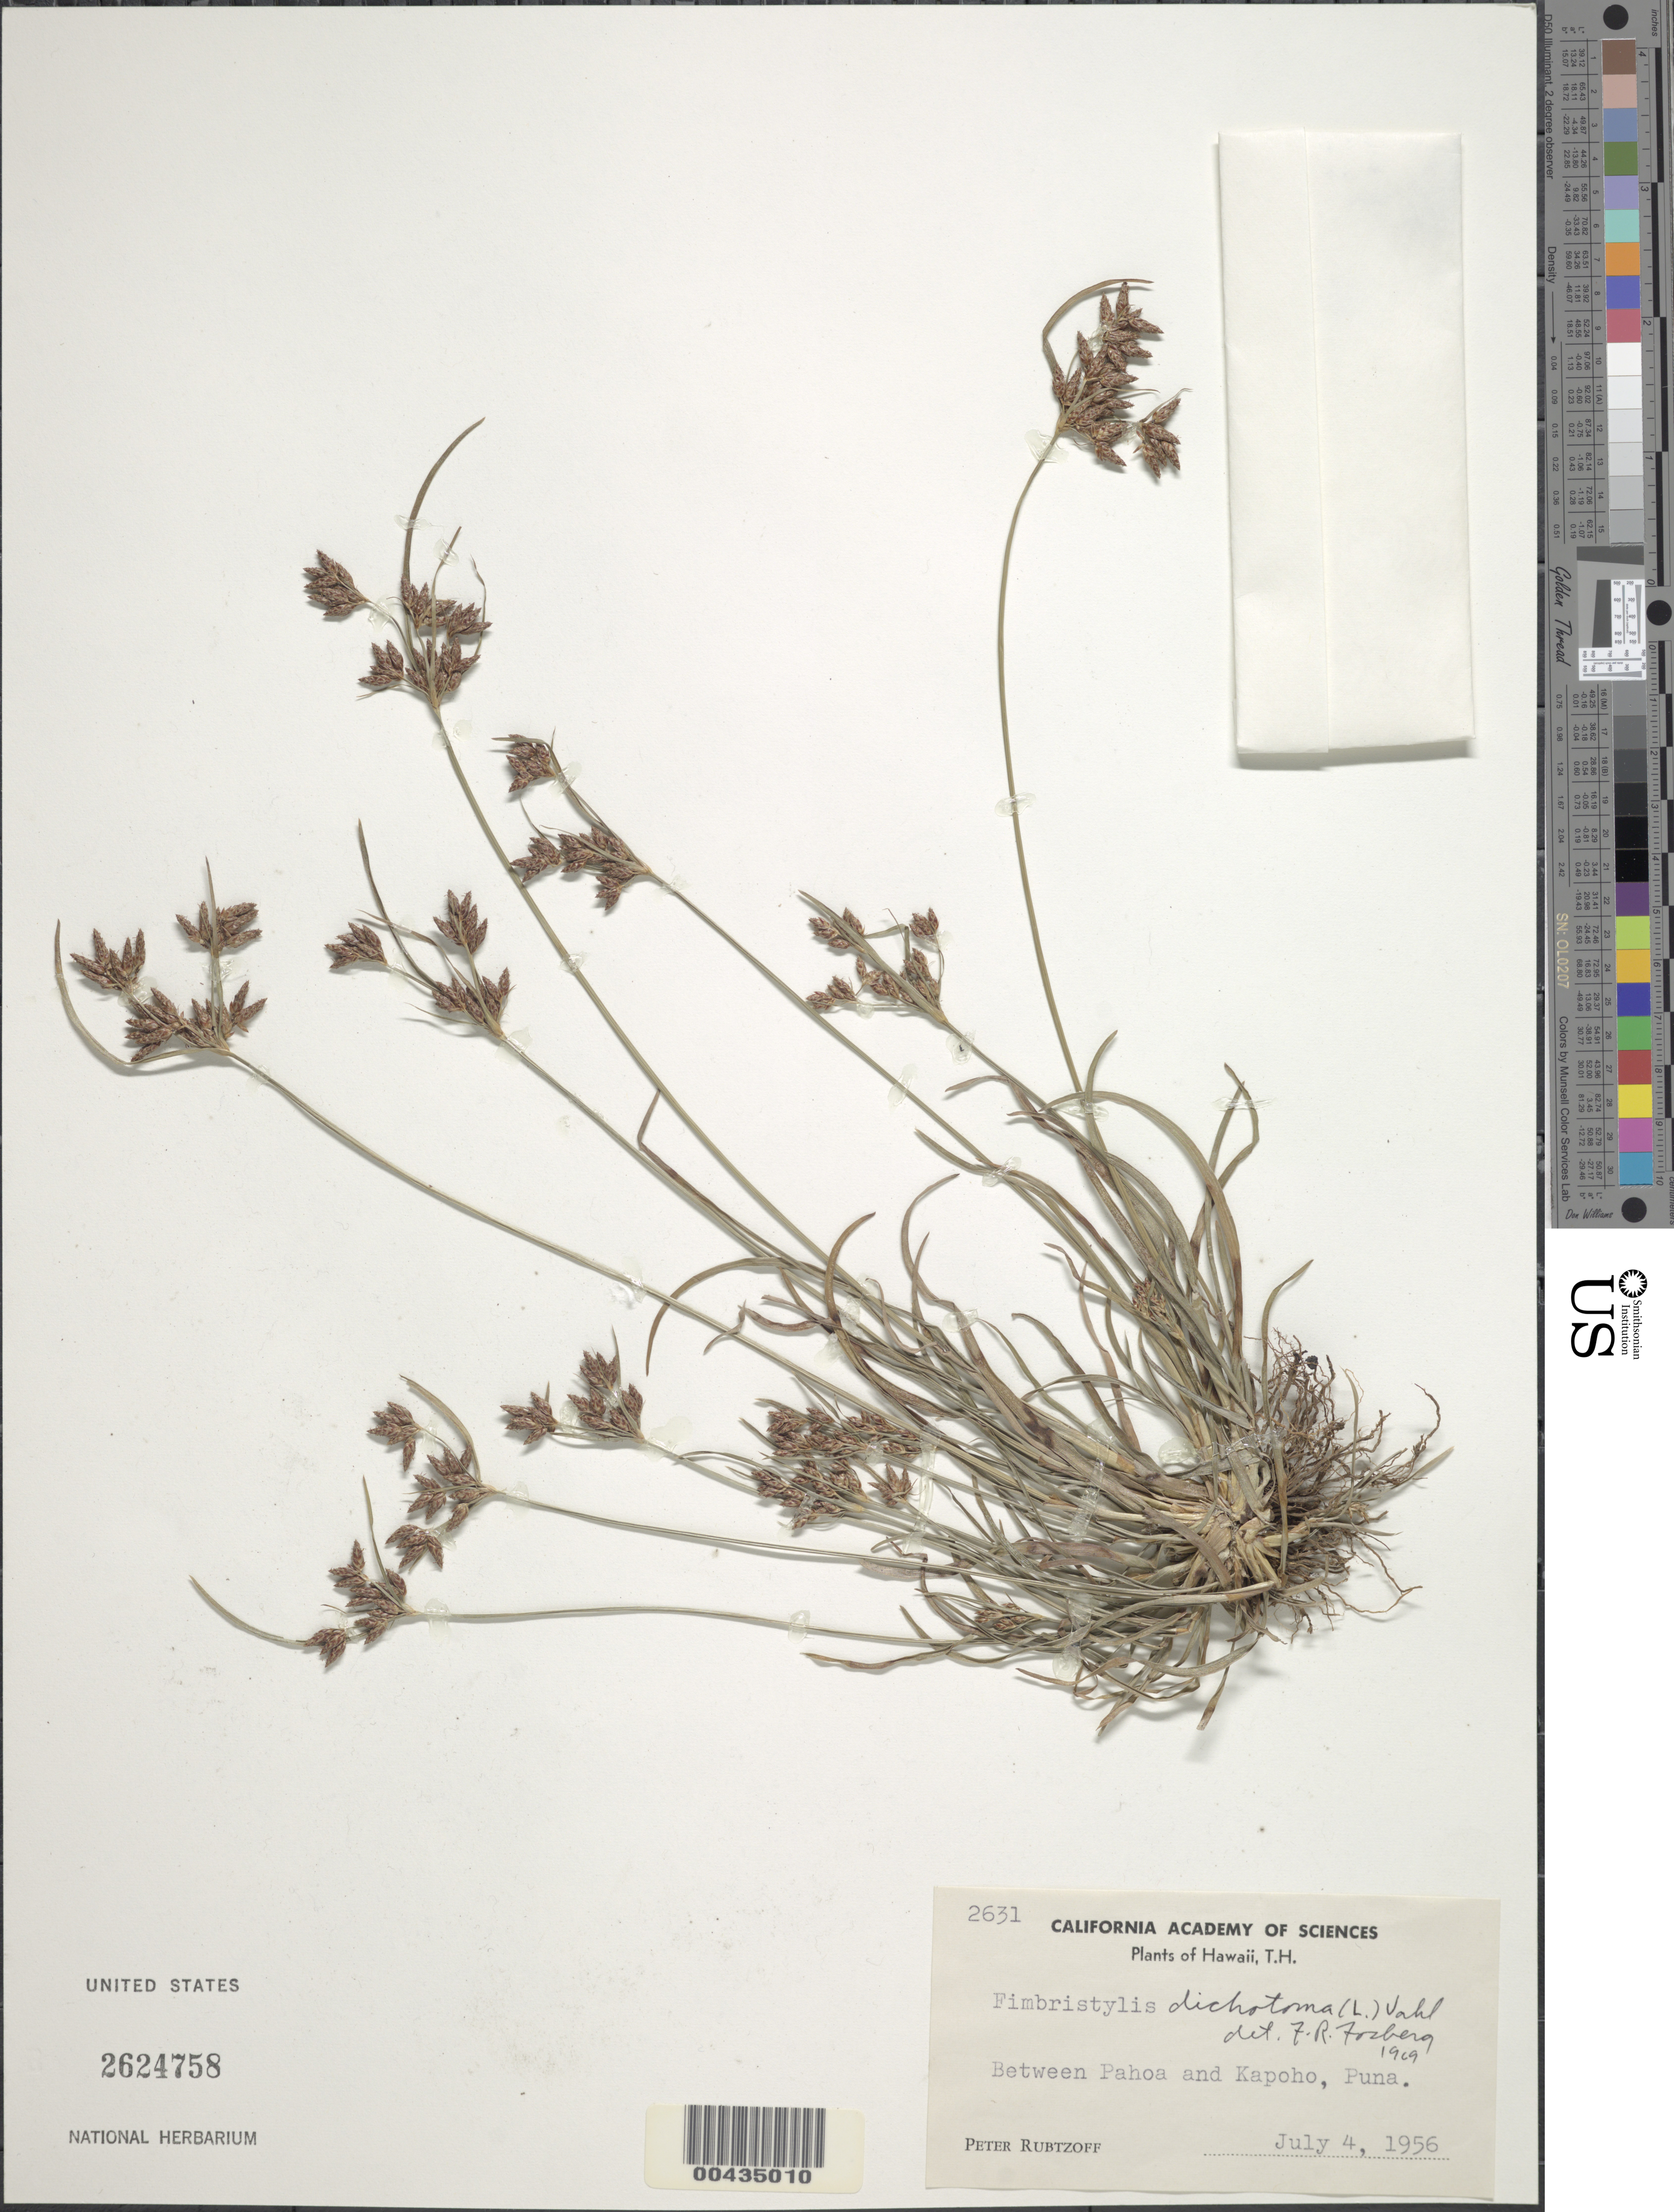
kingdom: Plantae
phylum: Tracheophyta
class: Liliopsida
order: Poales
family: Cyperaceae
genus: Fimbristylis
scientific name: Fimbristylis dichotoma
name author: (L.) Vahl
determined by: Fosberg, F. R.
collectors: P. Rubtzoff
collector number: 2631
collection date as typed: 4 Jul 1956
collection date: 1956-07-04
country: United States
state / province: Hawaii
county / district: Hawaii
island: Hawaii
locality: Between Pahoa and Kapoho, Puna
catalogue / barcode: US 2624758